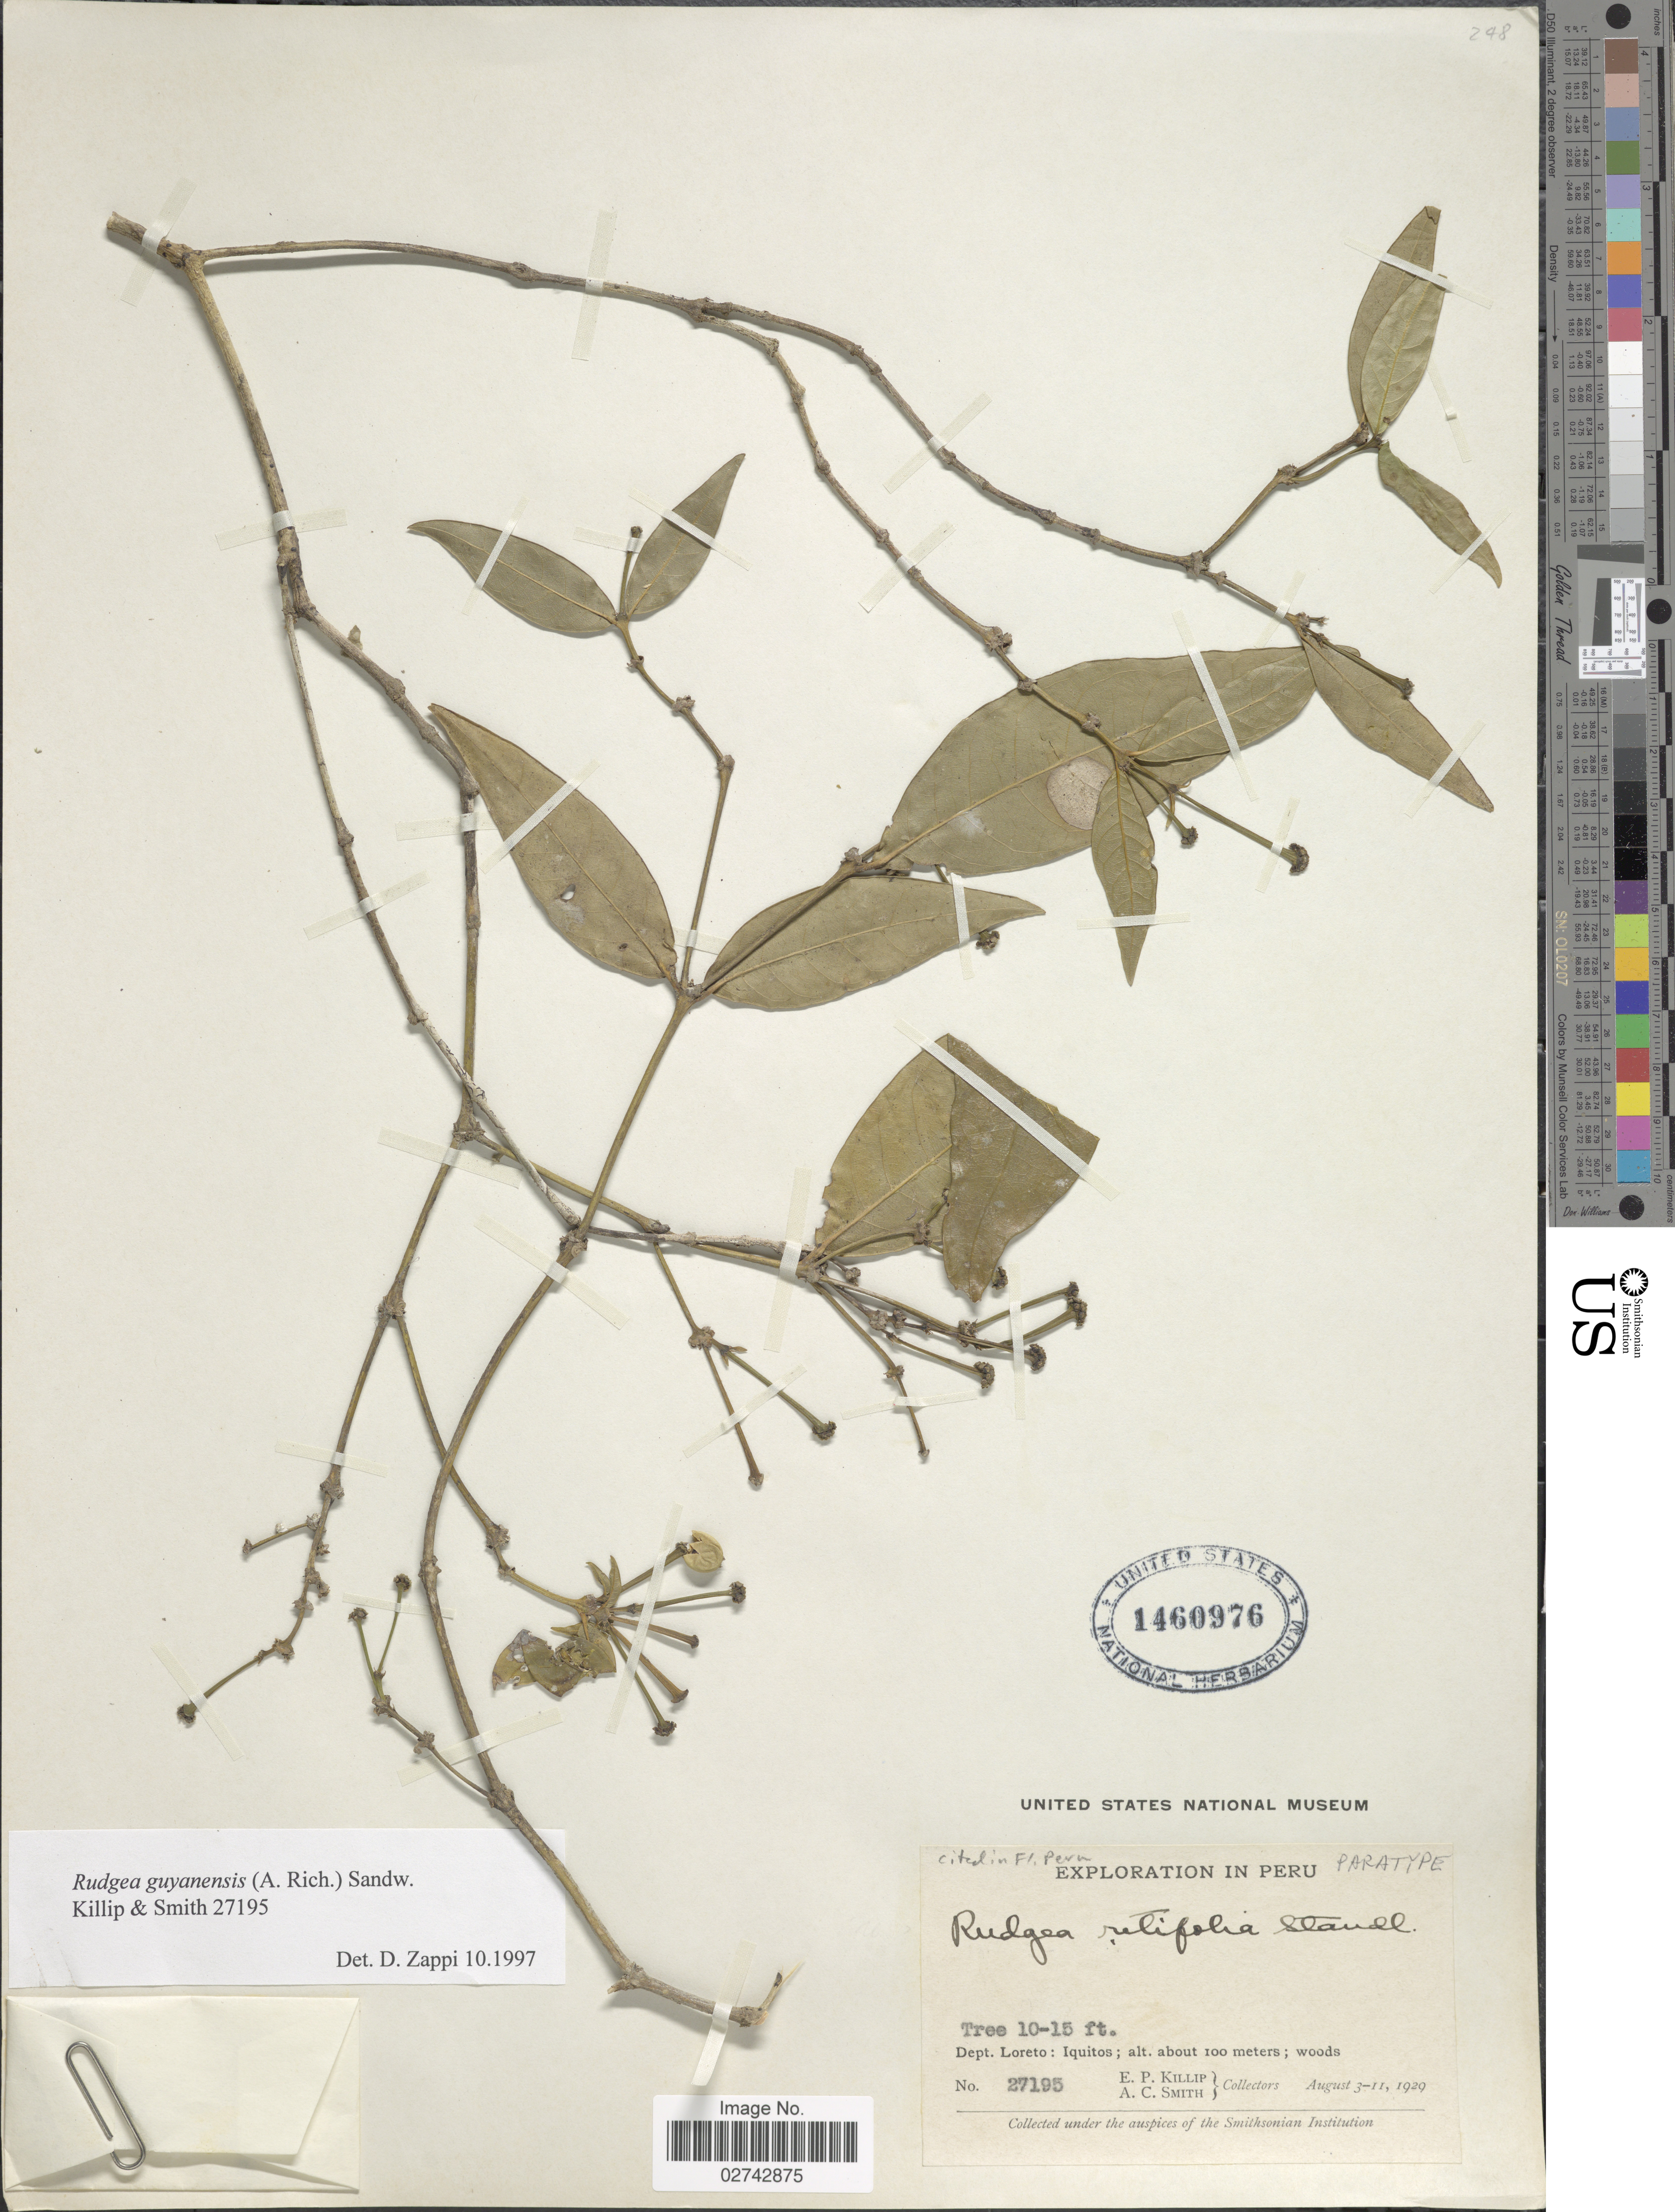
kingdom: Plantae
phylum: Tracheophyta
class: Magnoliopsida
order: Gentianales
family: Rubiaceae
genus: Rudgea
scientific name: Rudgea guyanensis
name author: (A. Rich.) Sandwith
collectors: E. P. Killip & A. C. Smith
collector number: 27195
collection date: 1929-08-03/1929-08-11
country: Peru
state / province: Loreto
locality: Iquitos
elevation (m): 100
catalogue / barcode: US 1460976